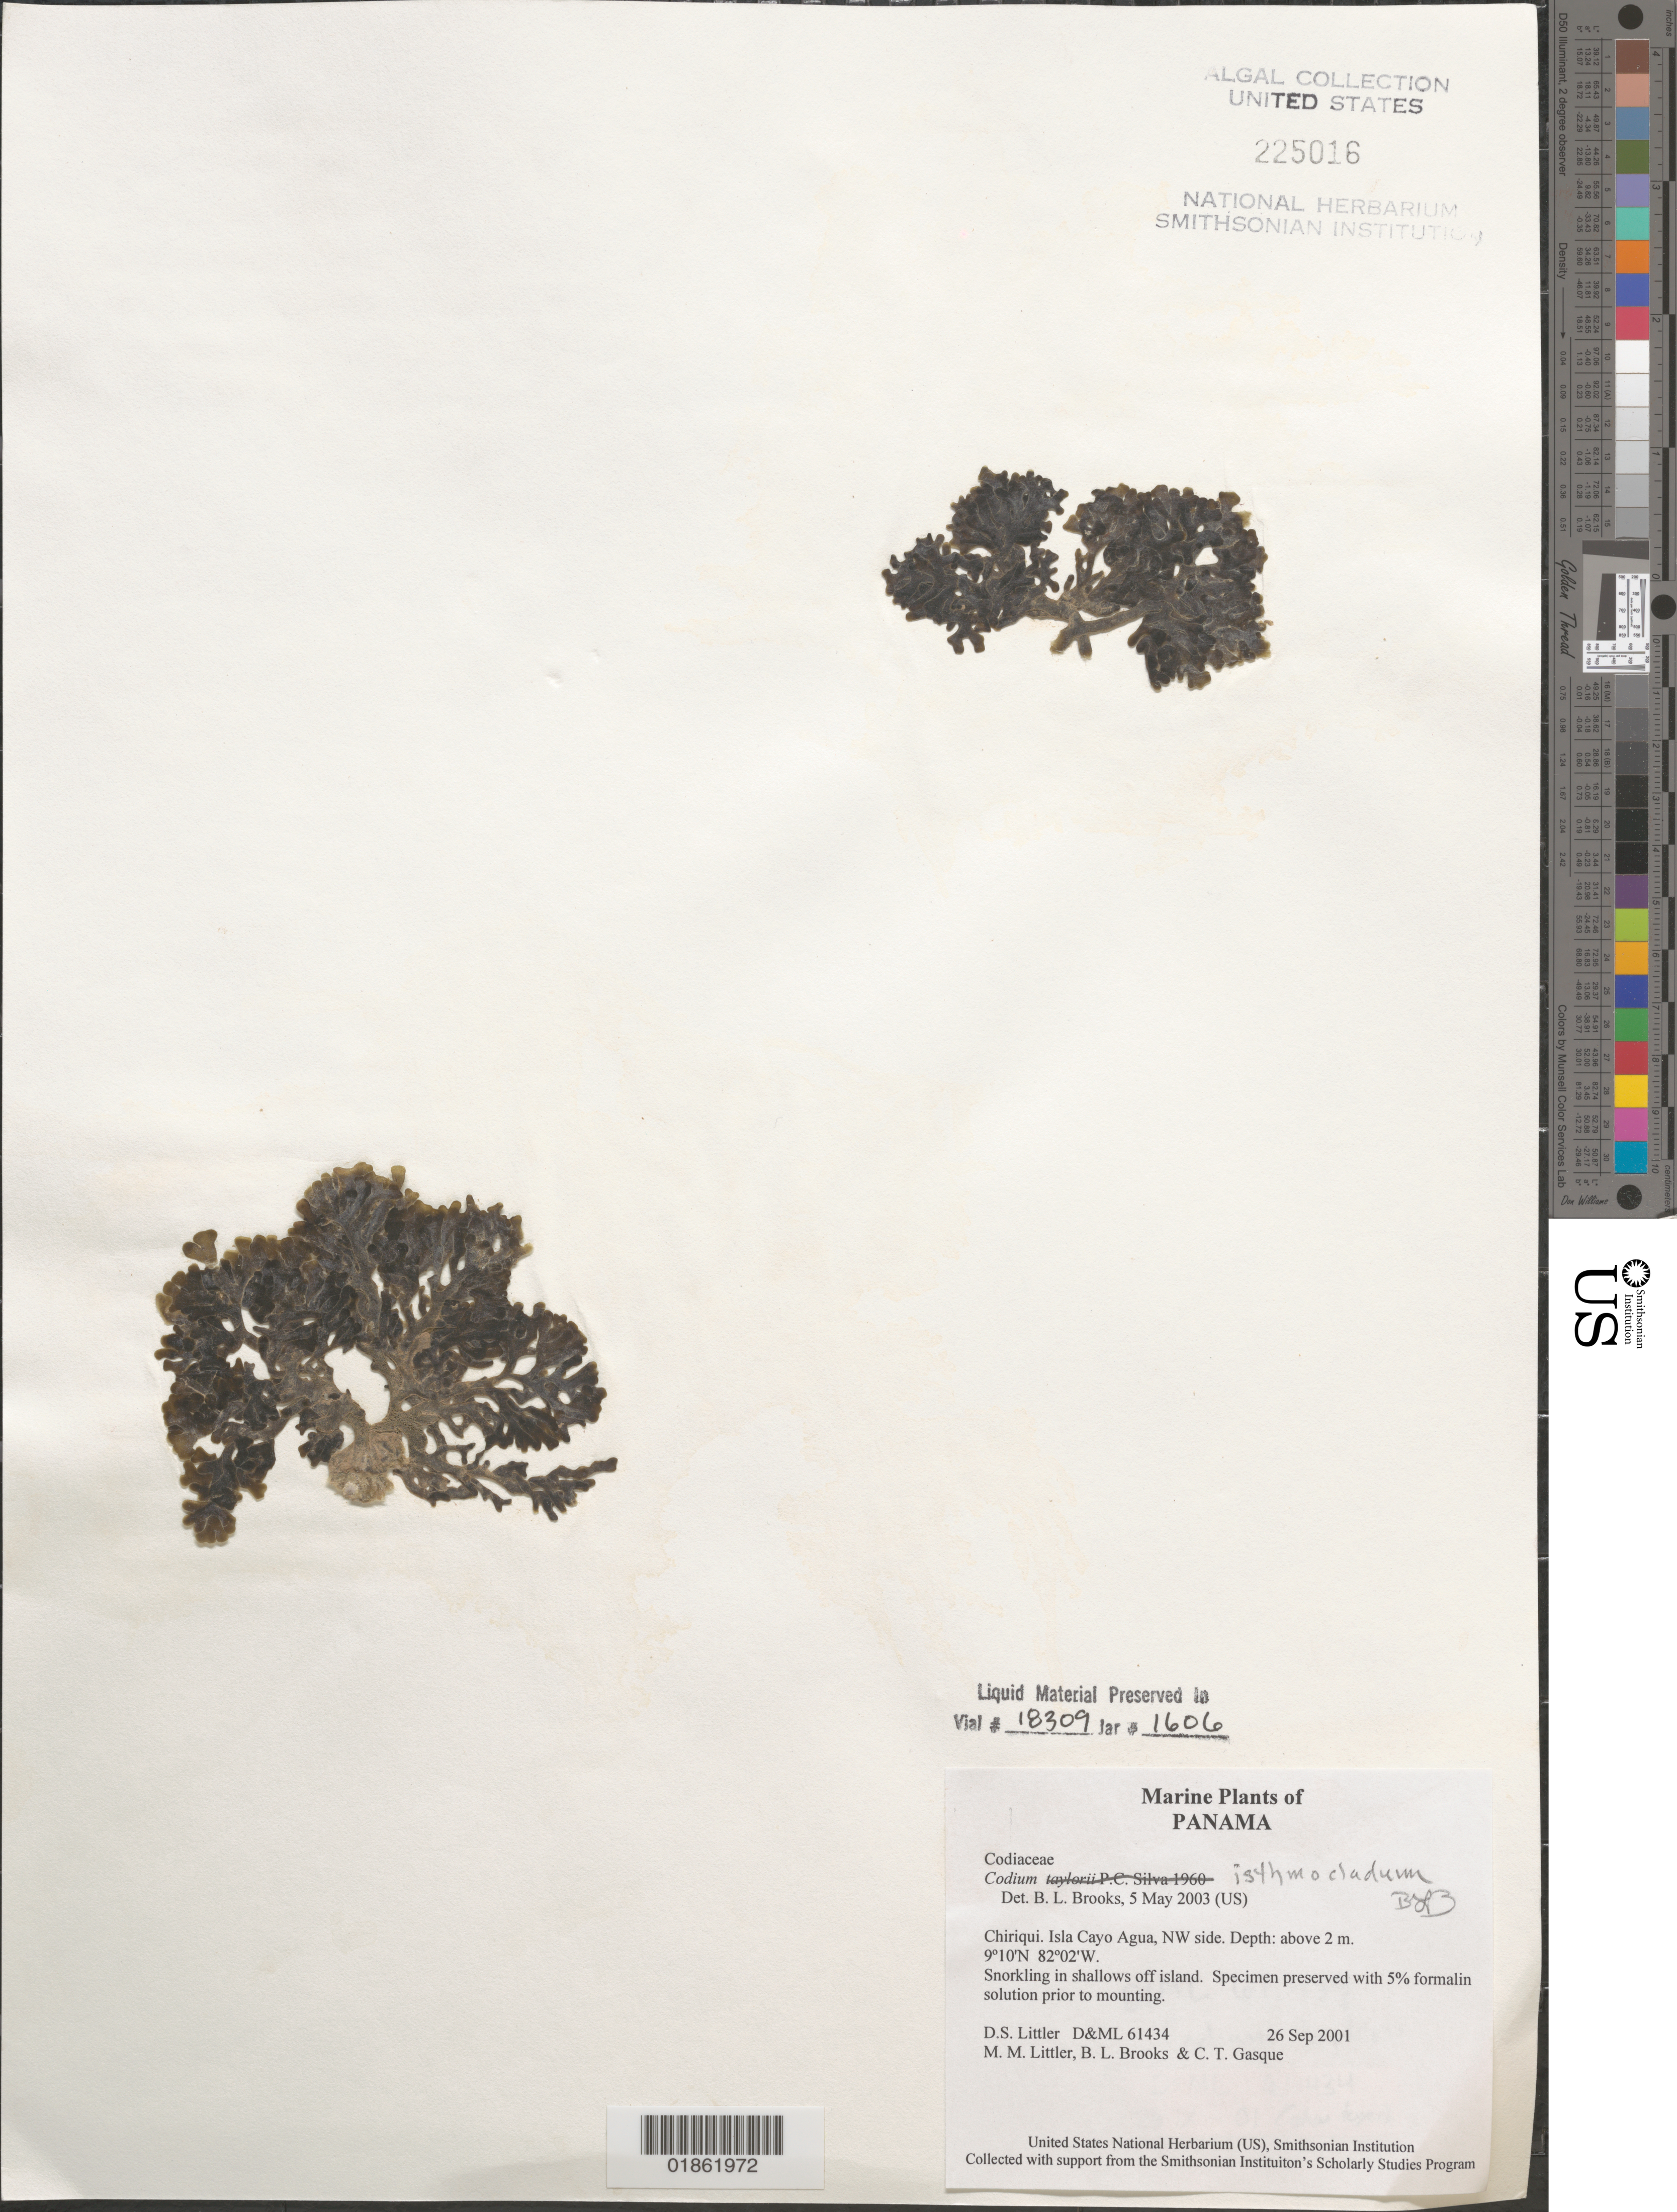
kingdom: Plantae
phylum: Chlorophyta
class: Ulvophyceae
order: Bryopsidales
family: Codiaceae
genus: Codium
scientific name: Codium taylorii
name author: P.C. Silva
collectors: D. S. Littler, M. M. Littler & C. Gasque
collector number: D&ML 61434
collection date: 2001-09-26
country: Panama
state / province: Bocas del Toro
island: Cayo de Agua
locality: Isla Cayo de Agua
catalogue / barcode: US 225016